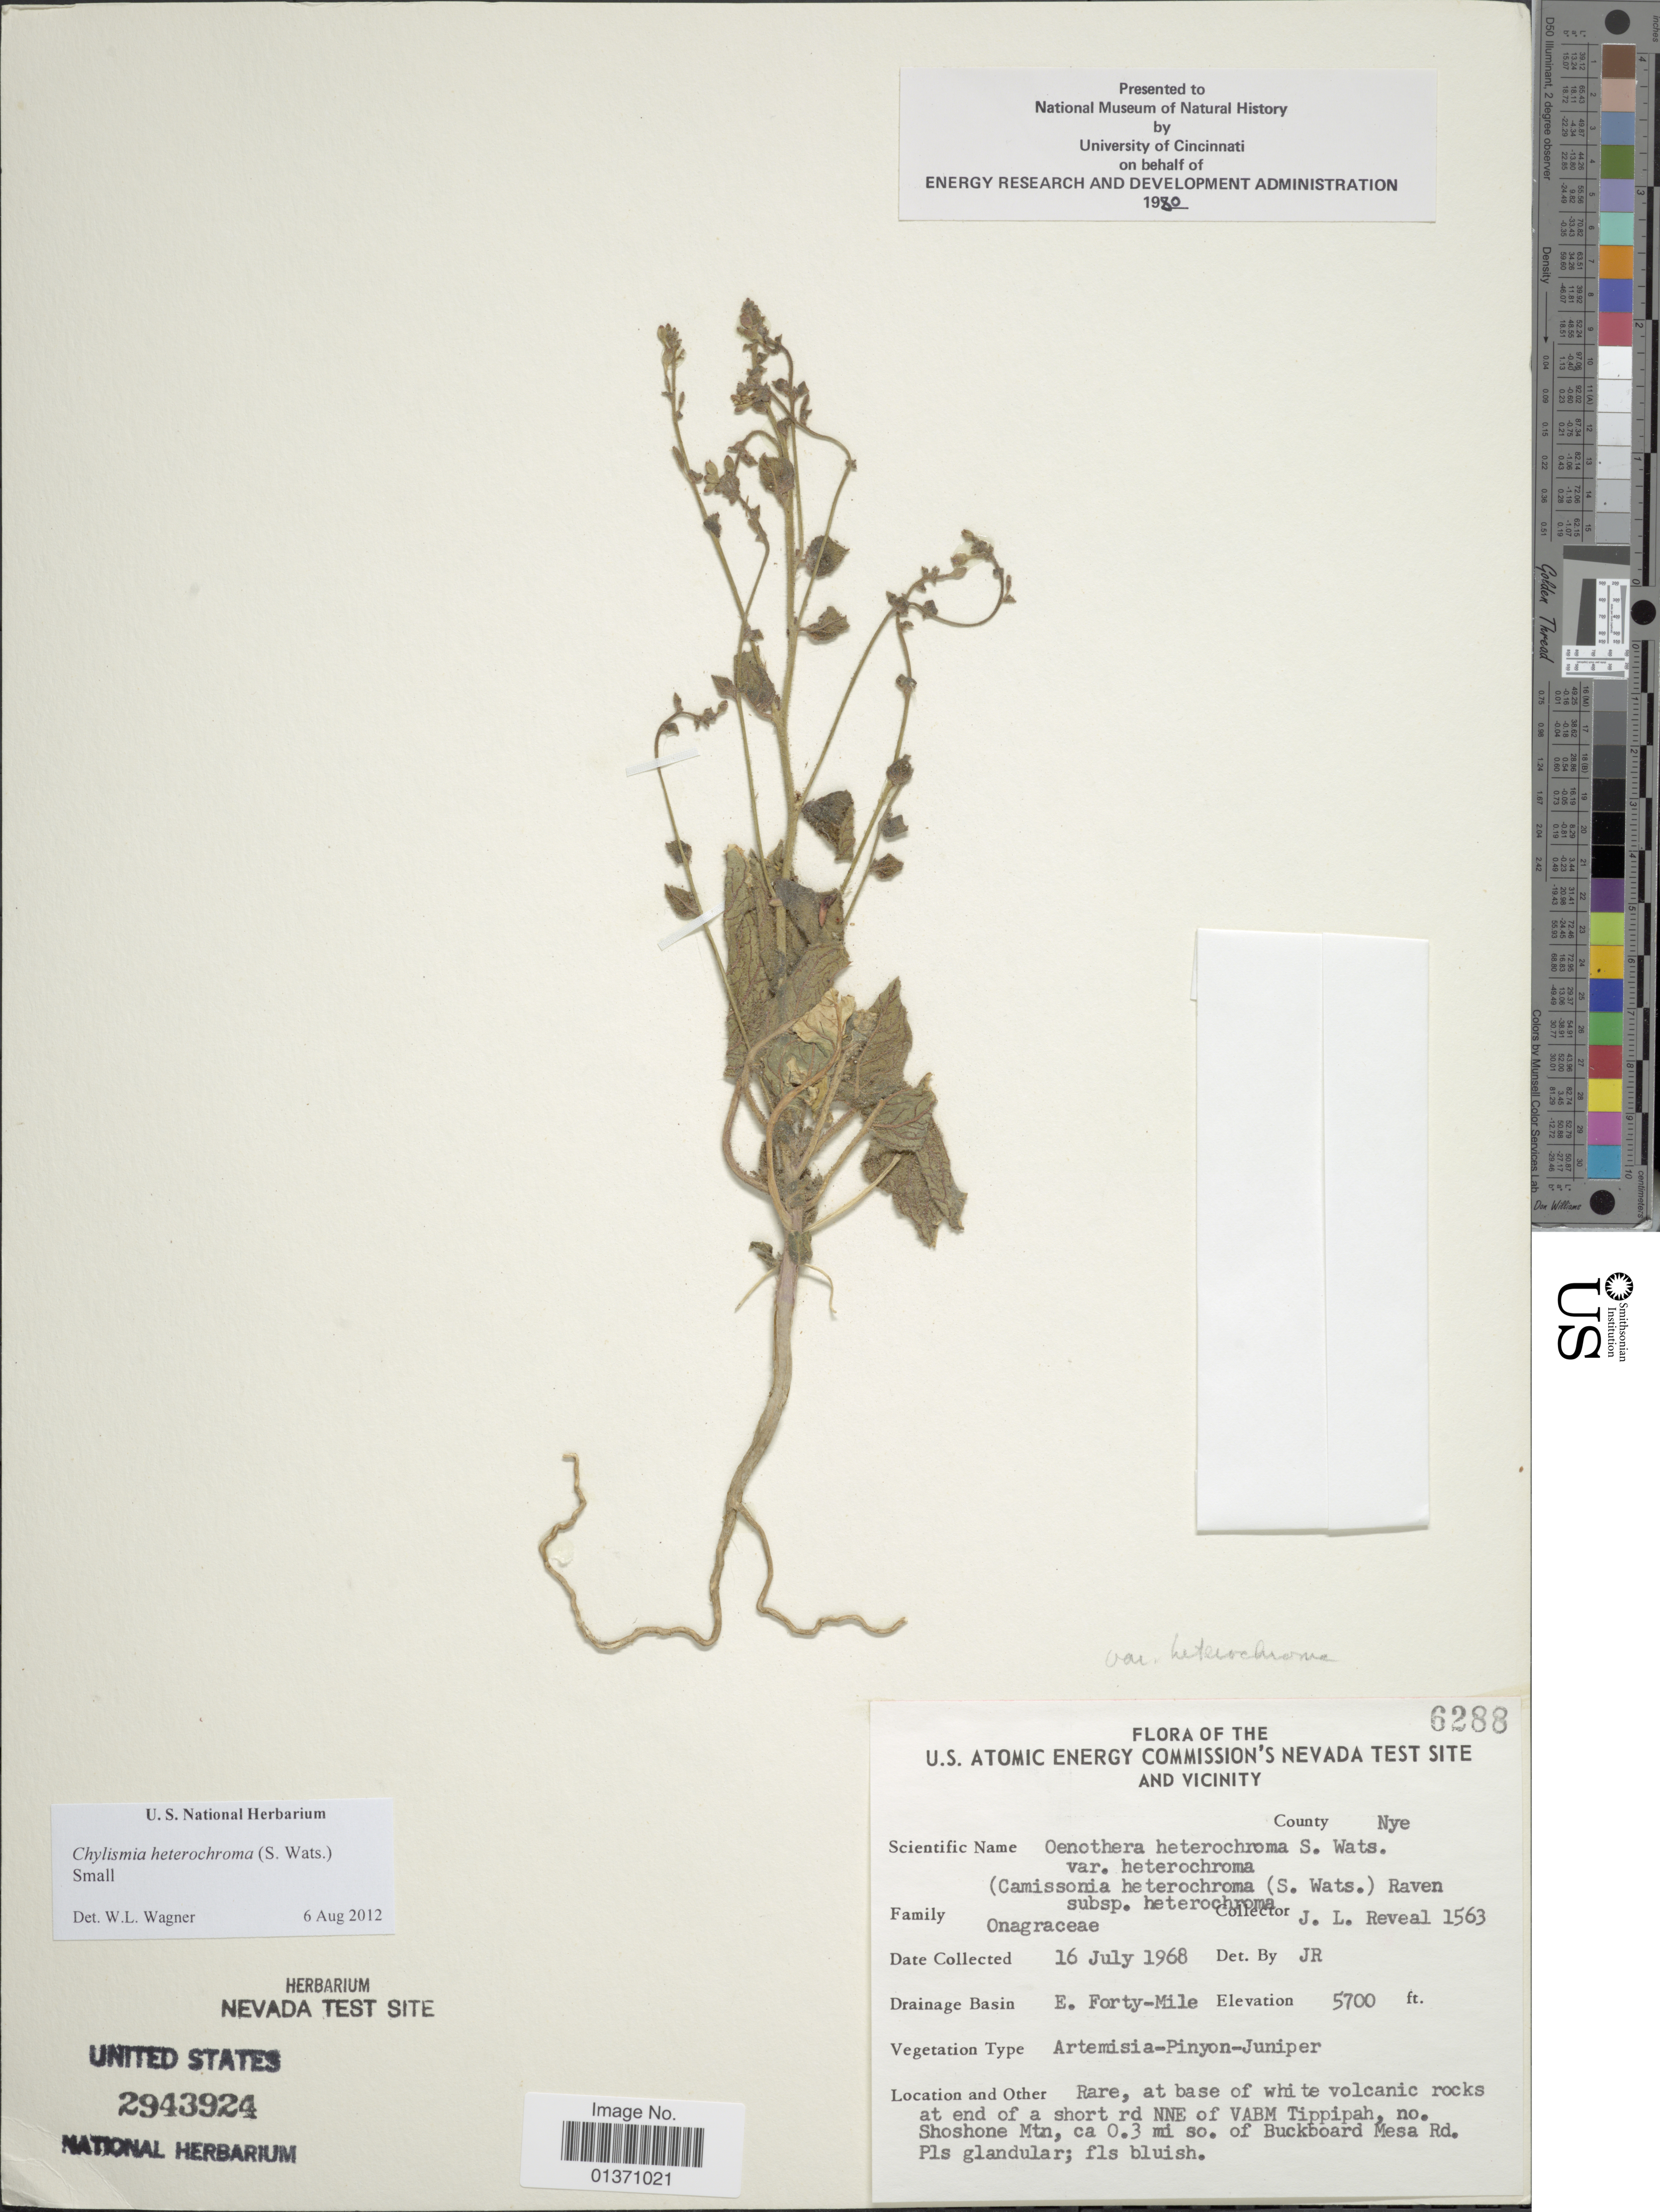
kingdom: Plantae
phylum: Tracheophyta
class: Magnoliopsida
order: Myrtales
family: Onagraceae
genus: Chylismia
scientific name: Chylismia heterochroma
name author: (S. Watson) Small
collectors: J. L. Reveal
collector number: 6288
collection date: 1968-07-16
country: United States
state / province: Nevada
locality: U. S. Atomic Energy Commission's Nevada Test Site and Vicinity, E. Forty-Mile, Rare, at base of white volcanic rocks at end of a short rd NNE of VABM Tippipah, no. Shoshone Mtn, ca 0.3 mi so. of Buckboard Mesa Rd, County Nye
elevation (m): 1737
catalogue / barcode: US 2943924